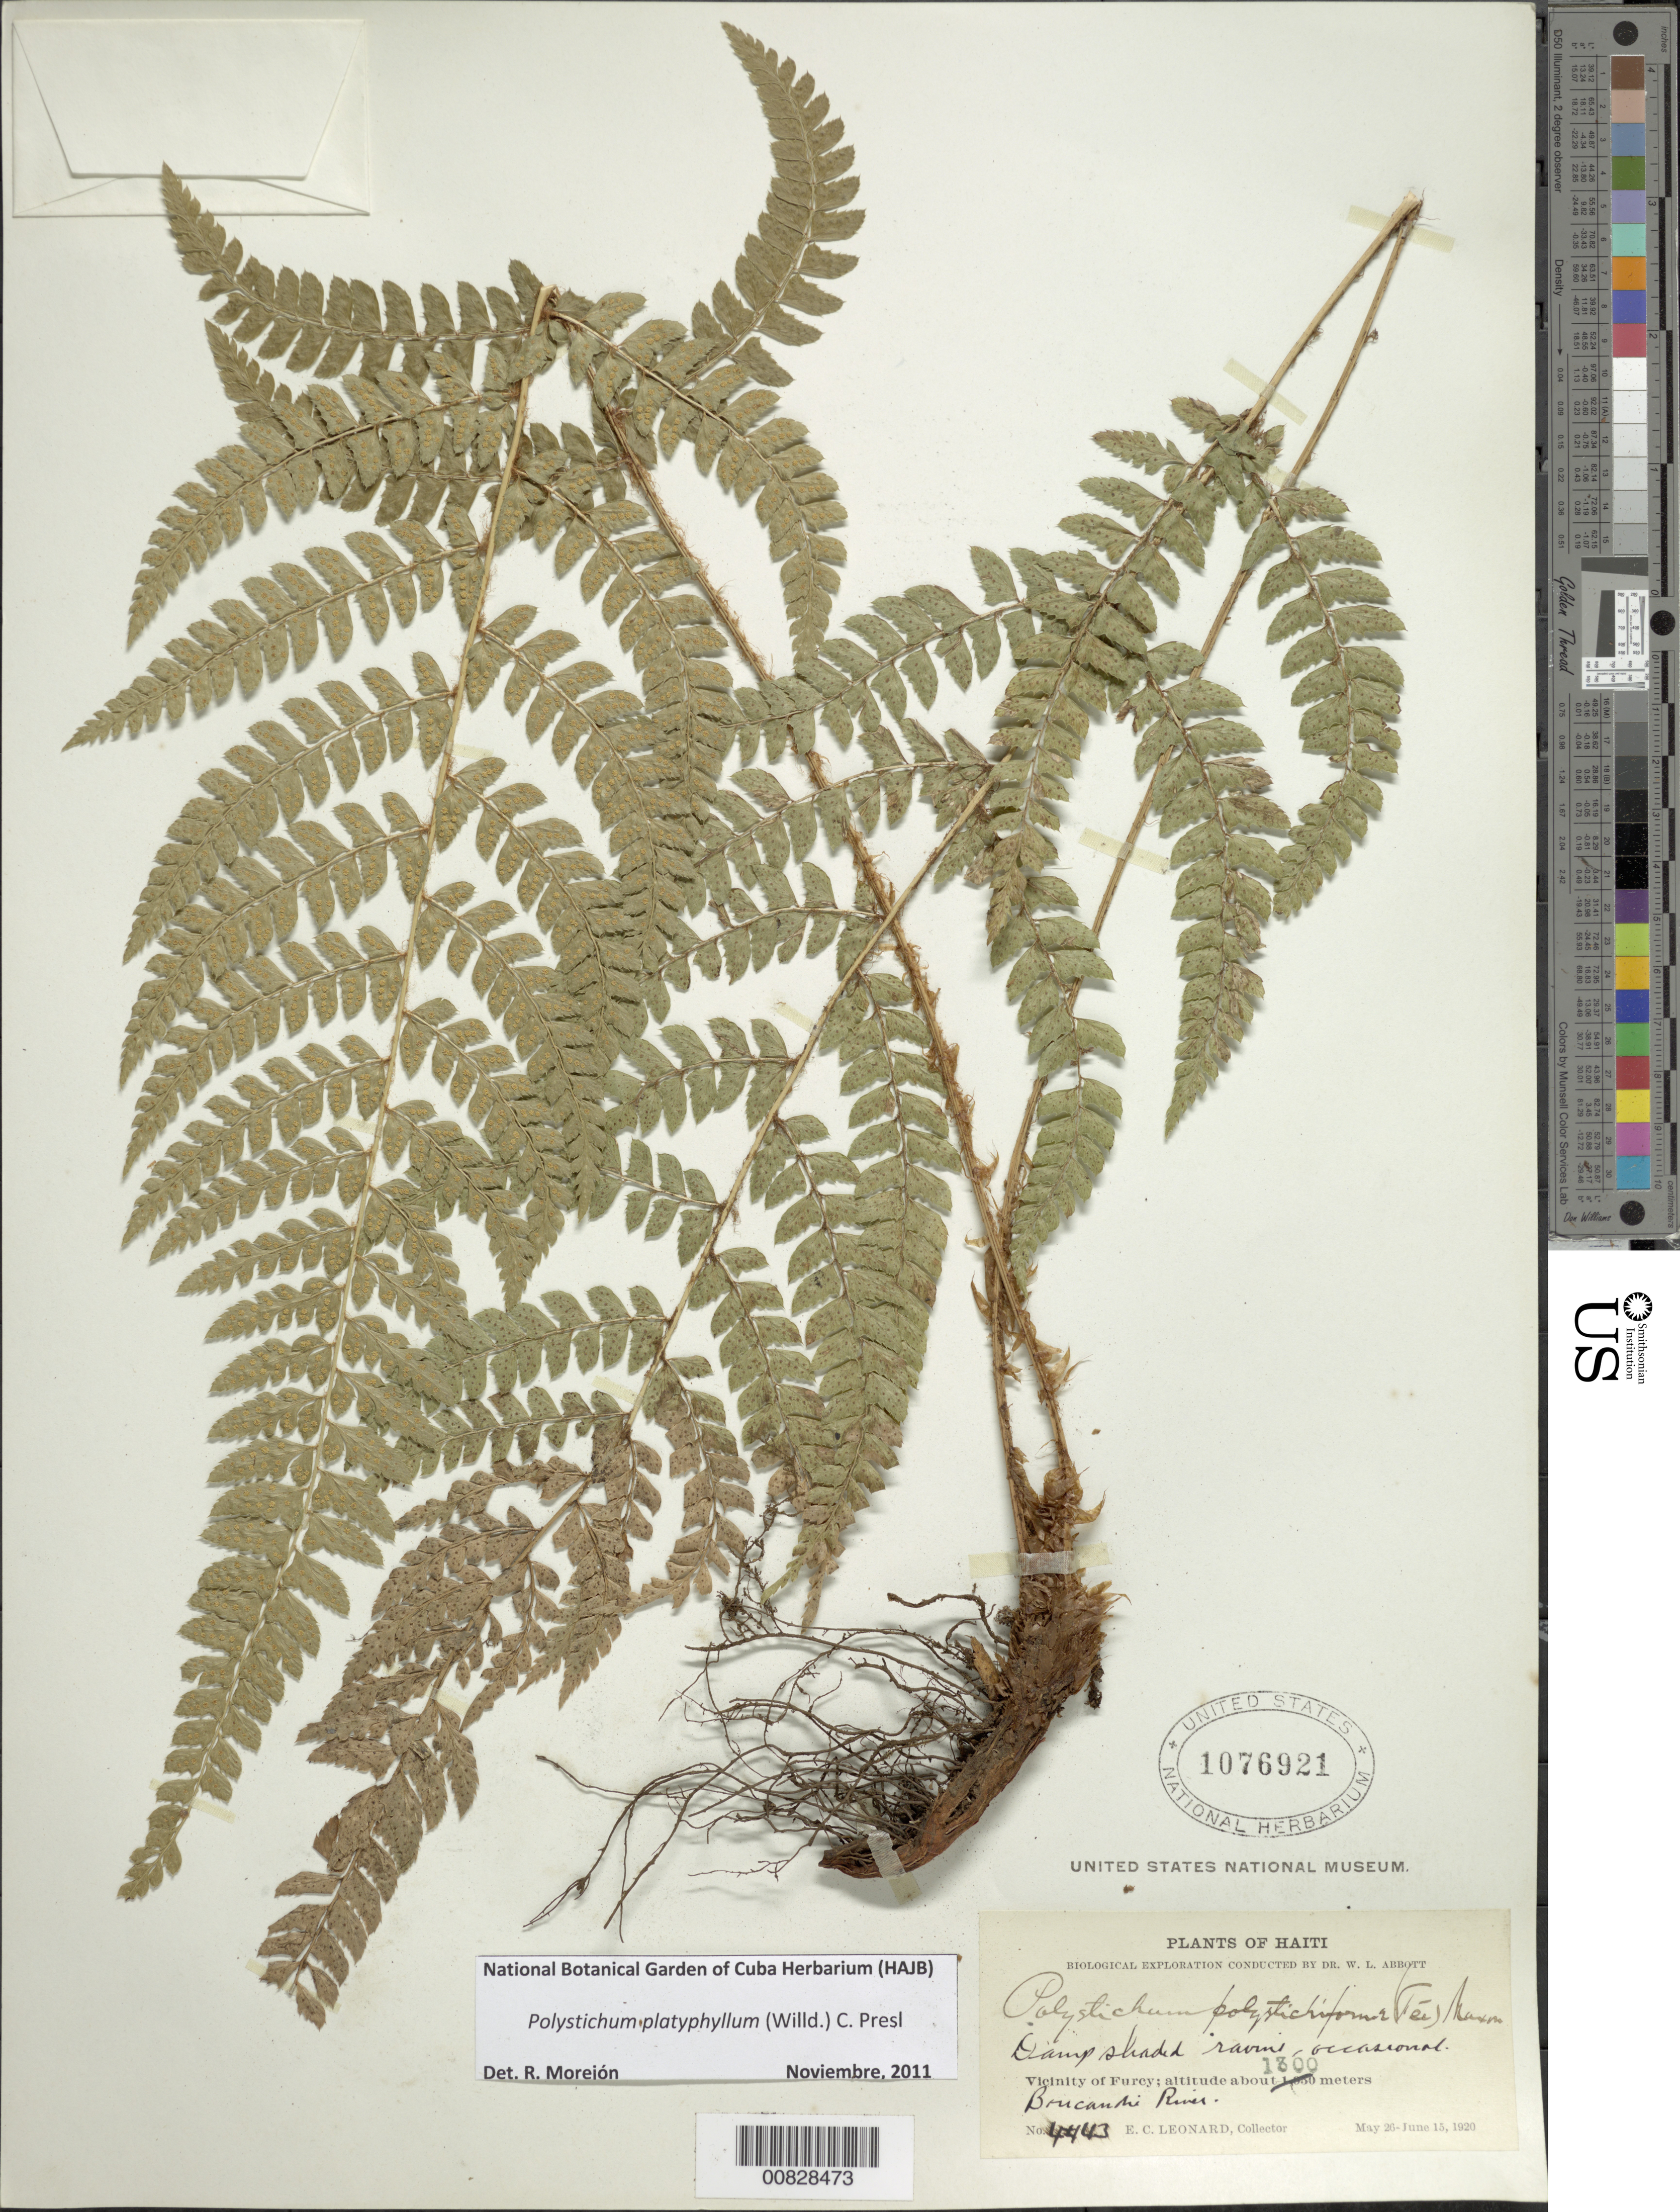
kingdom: Plantae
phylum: Tracheophyta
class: Polypodiopsida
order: Polypodiales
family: Dryopteridaceae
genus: Polystichum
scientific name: Polystichum platyphyllum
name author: (Willd.) C. Presl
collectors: E. C. Leonard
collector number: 4443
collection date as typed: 26 May 1920 to 15 Jun 1920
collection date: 1920-05-26/1920-06-15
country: Haiti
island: Hispaniola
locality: Furcy vicinity, "Boucandie River"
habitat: Damp shady ravine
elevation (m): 1300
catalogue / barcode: US 1076921